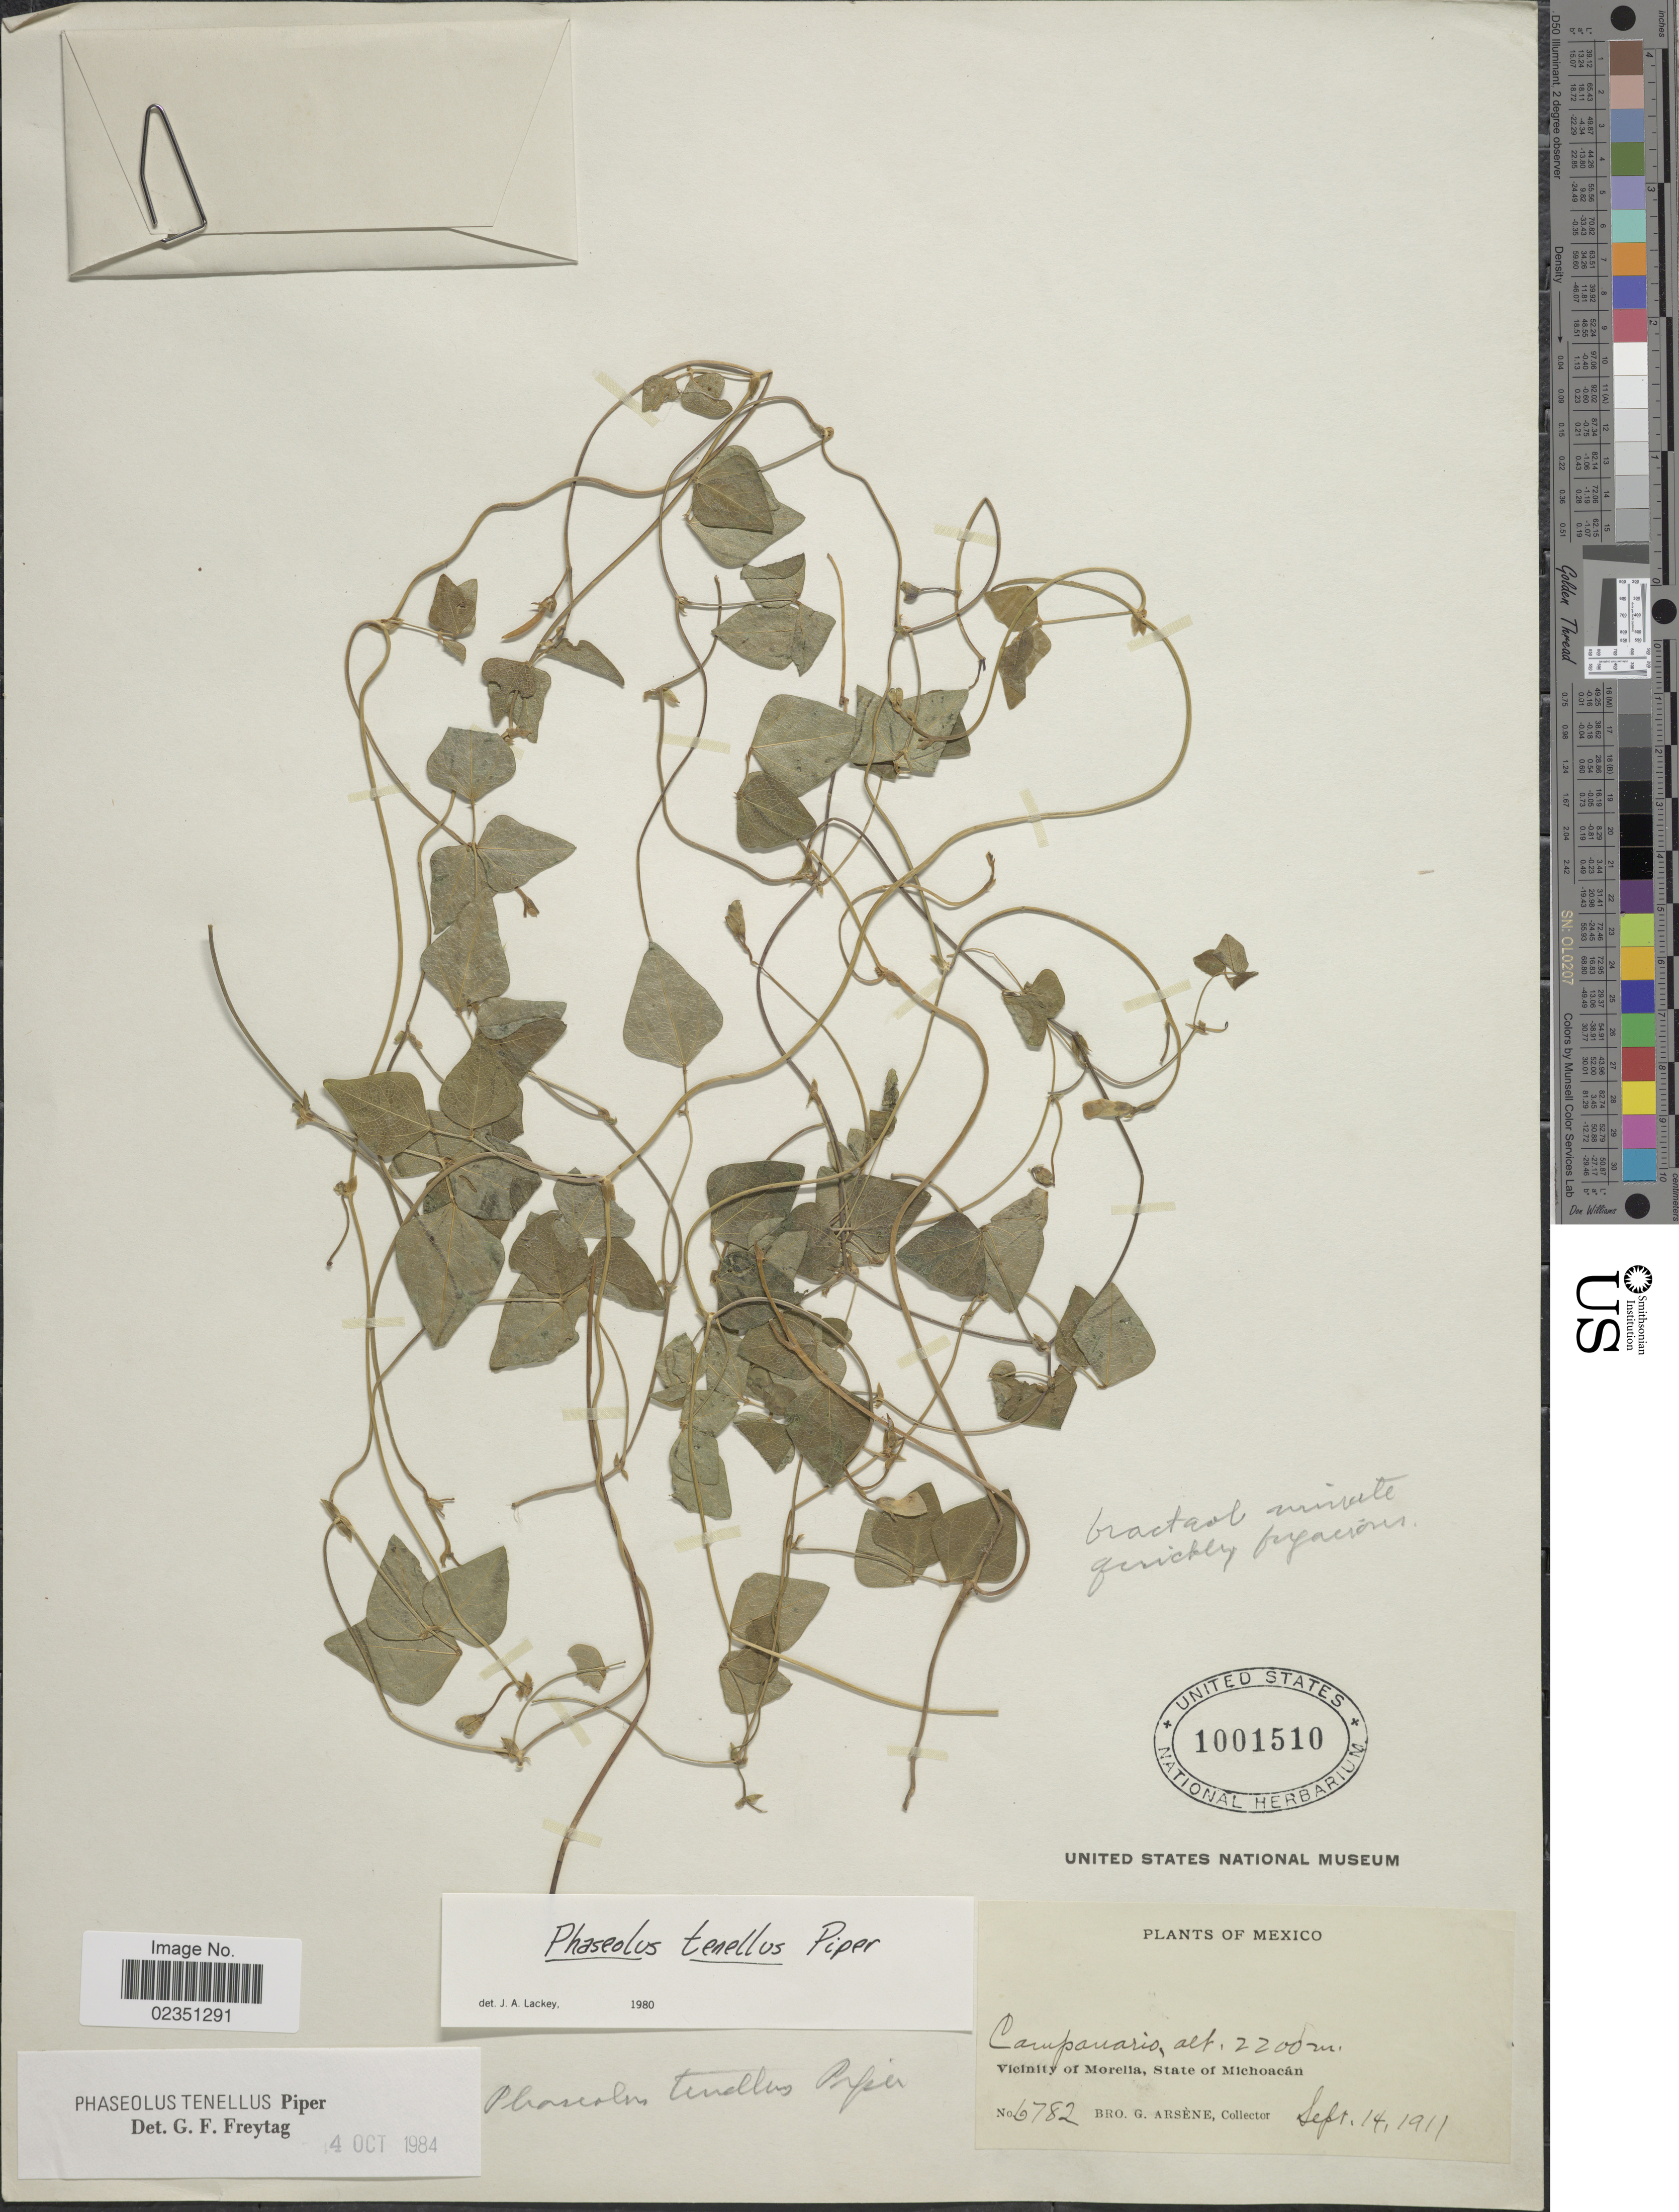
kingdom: Plantae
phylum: Tracheophyta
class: Magnoliopsida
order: Fabales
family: Fabaceae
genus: Phaseolus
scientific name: Phaseolus tenellus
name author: Piper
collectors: Bro. G. Arsène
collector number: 6782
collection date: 1911-09-14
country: Mexico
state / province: Michoacán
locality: Campanario, Vicinity of Morelia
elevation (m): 2200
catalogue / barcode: US 1001510